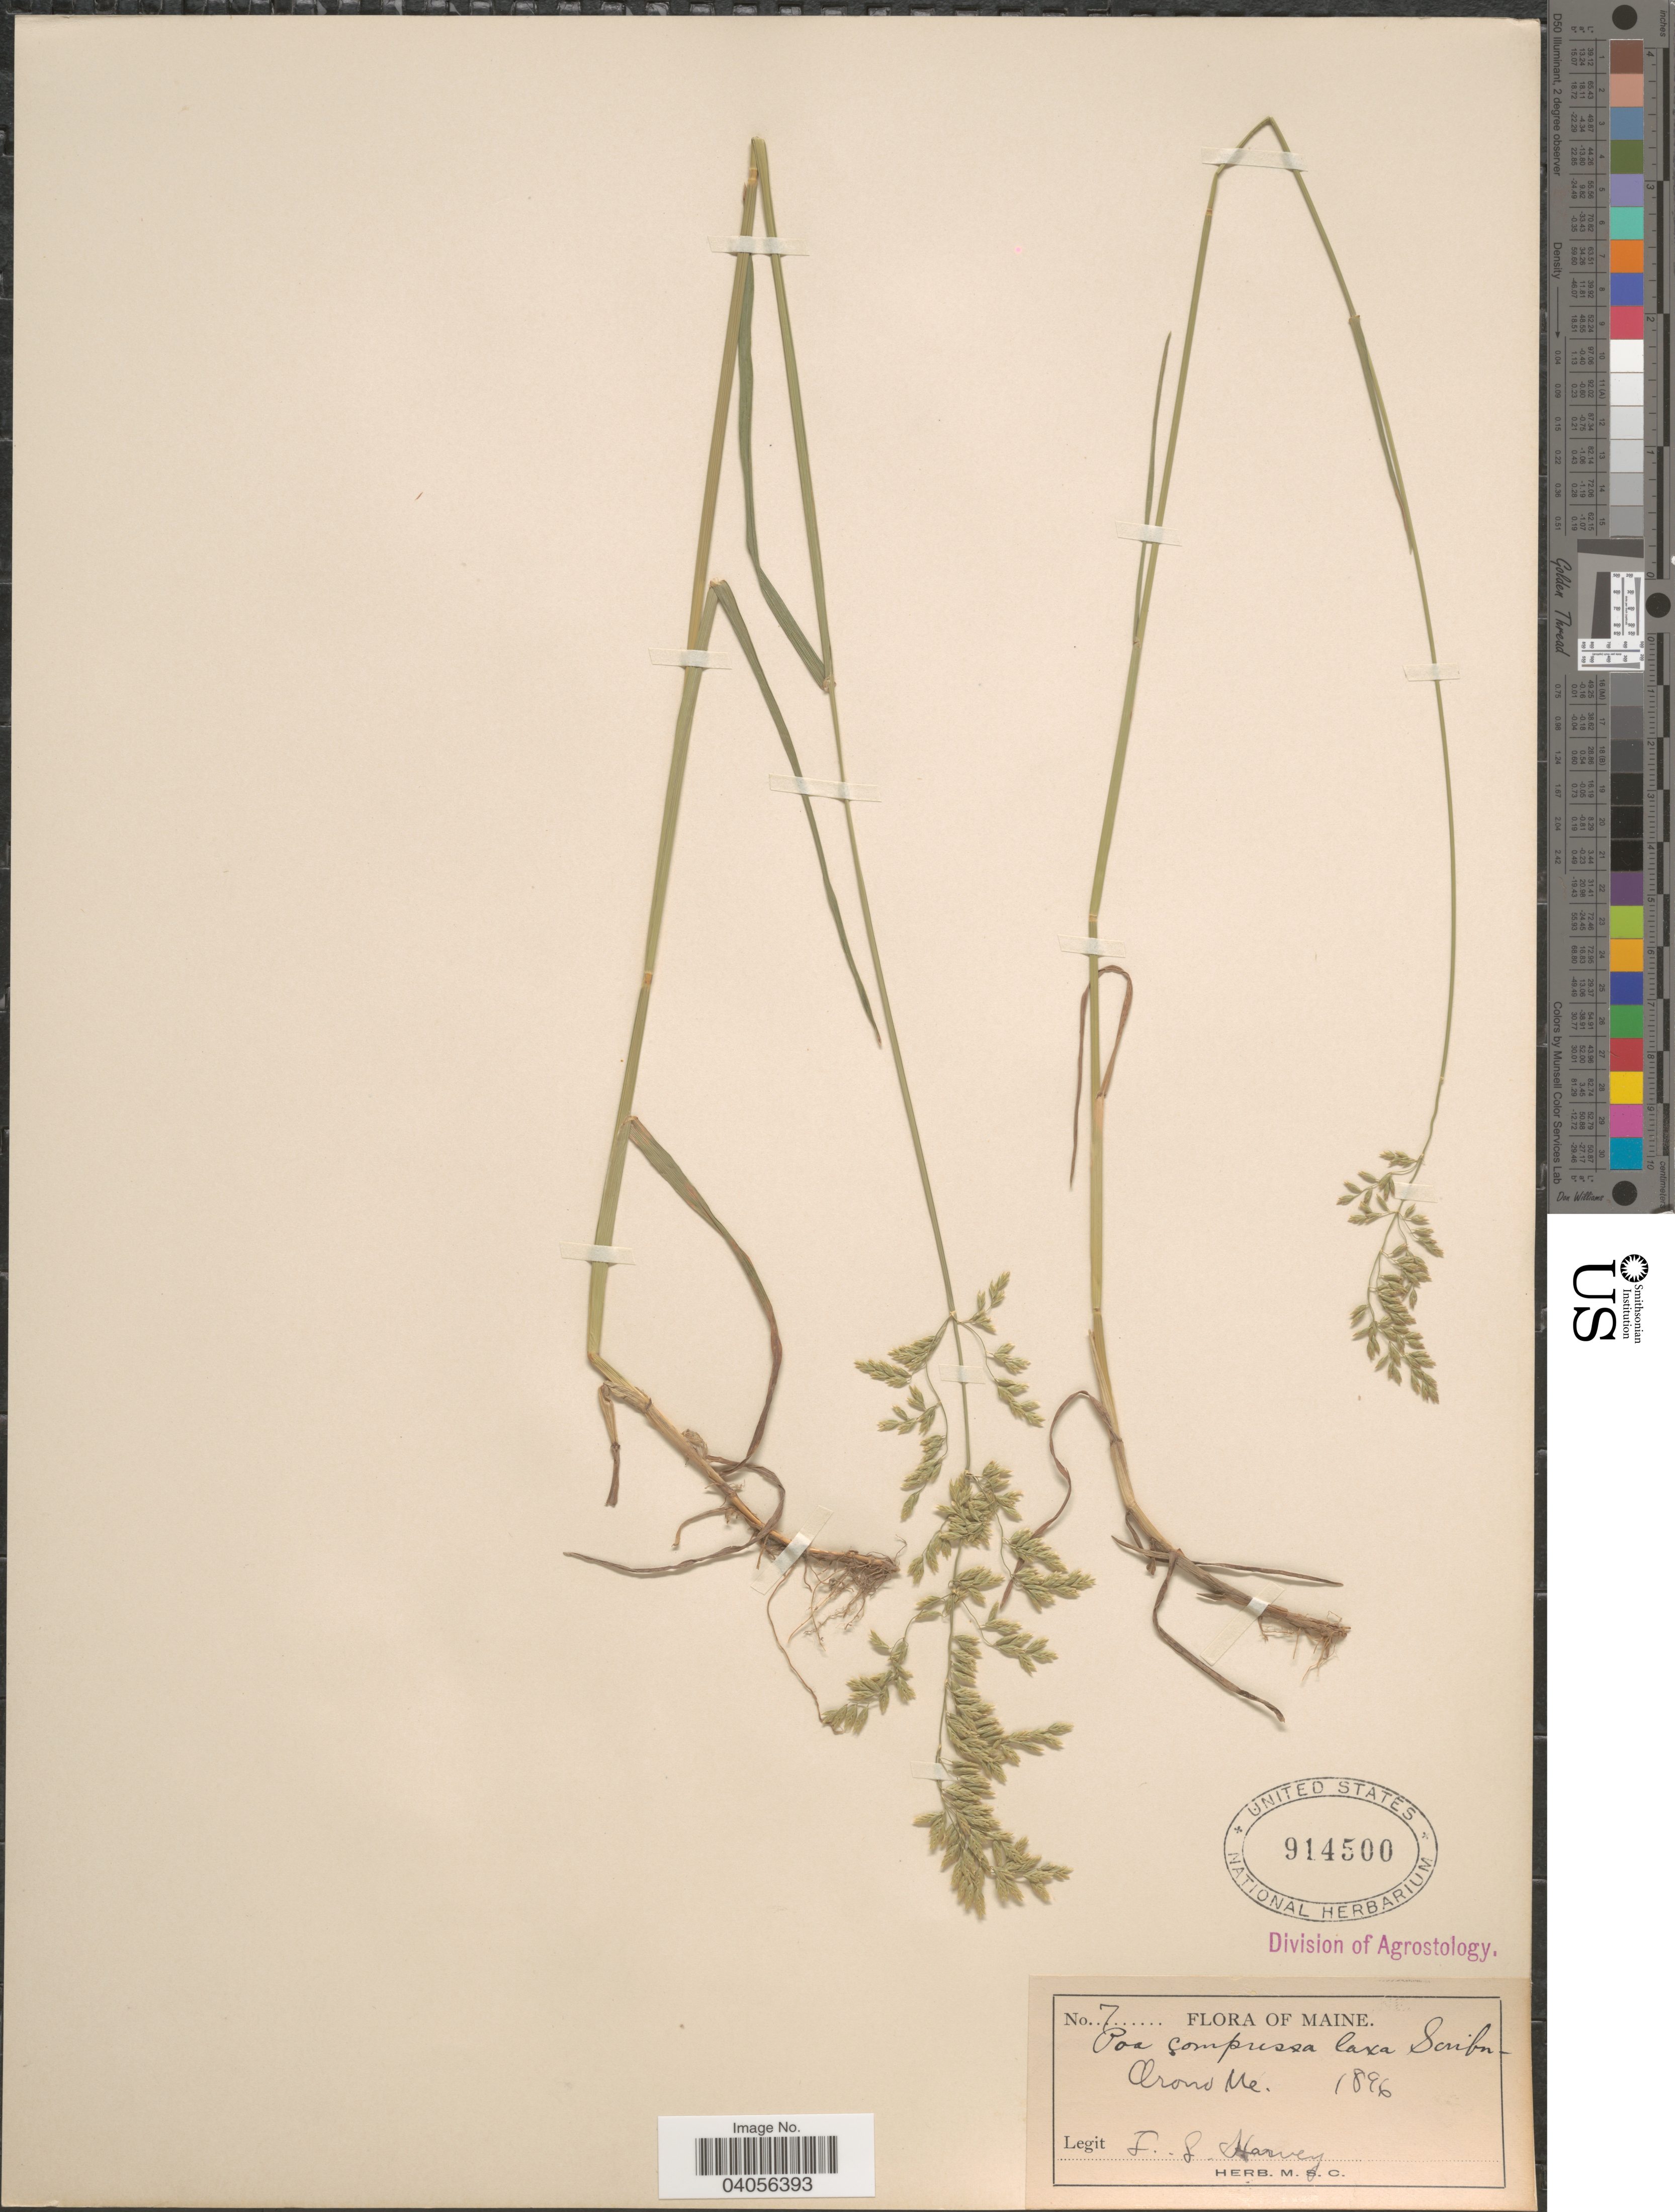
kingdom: Plantae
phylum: Tracheophyta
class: Liliopsida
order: Poales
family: Poaceae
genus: Poa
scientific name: Poa compressa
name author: L.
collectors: F. L. Harvey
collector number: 7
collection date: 1896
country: United States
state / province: Maine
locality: Orono.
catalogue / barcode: US 914500